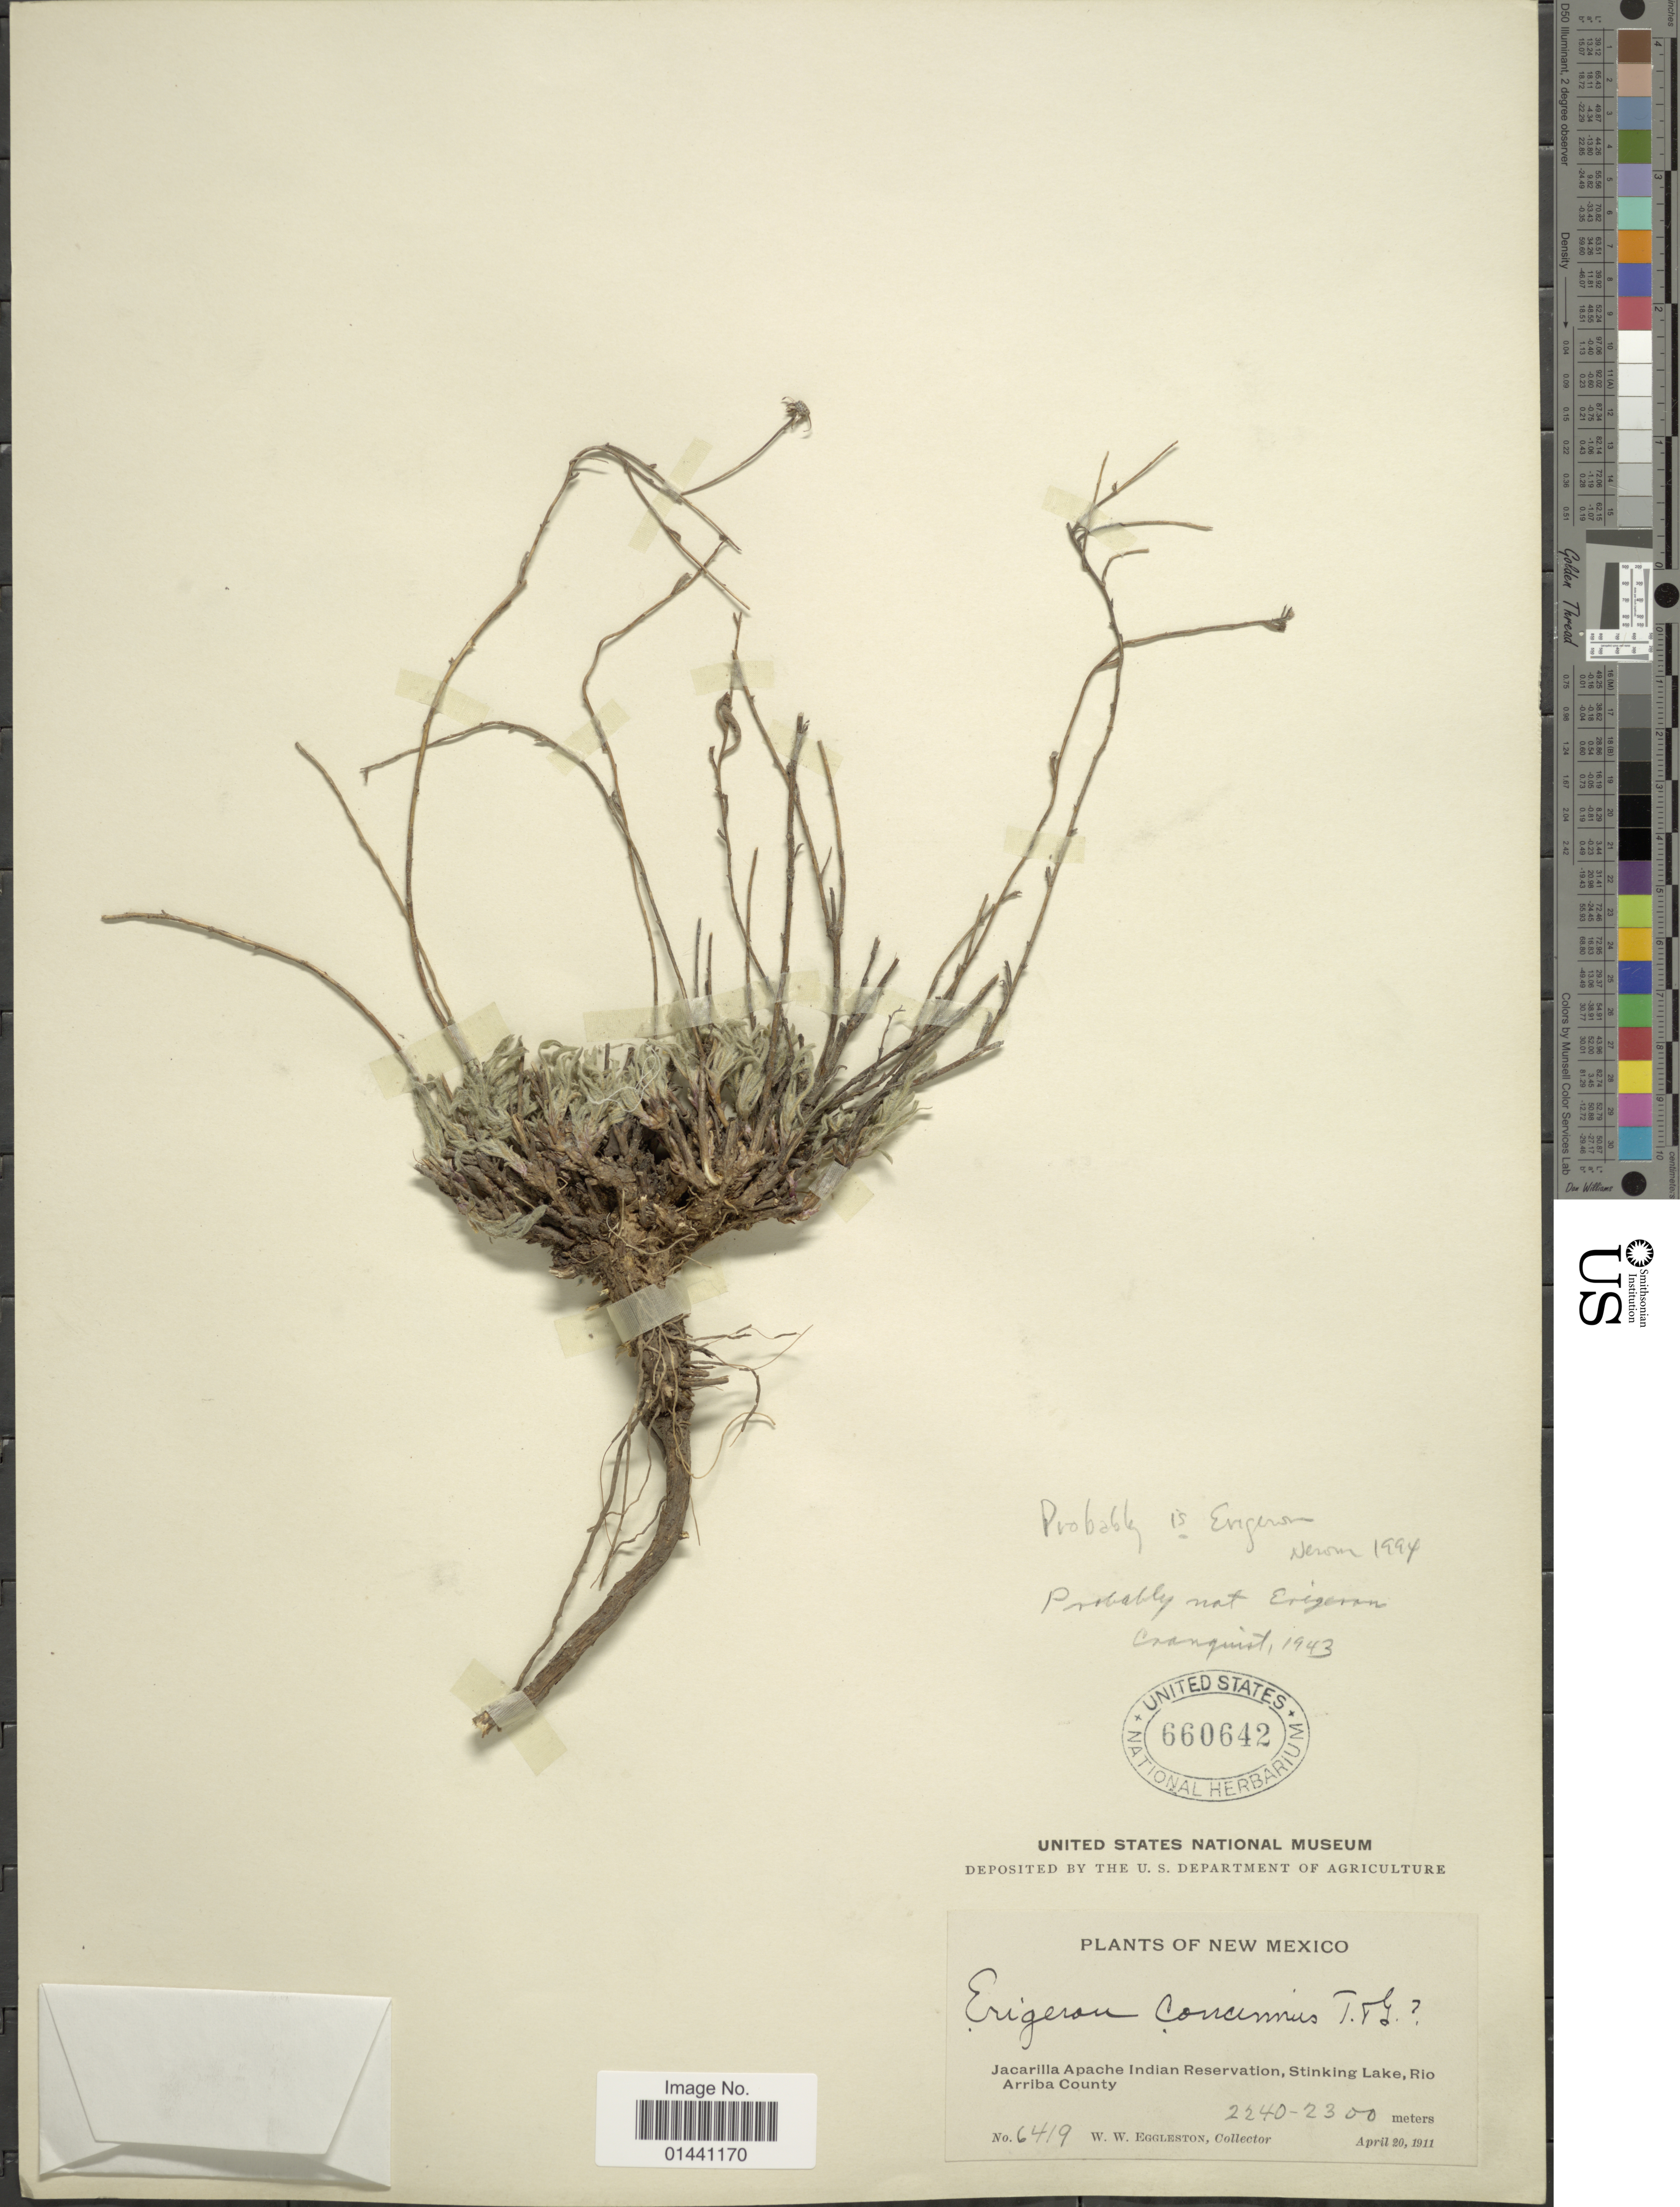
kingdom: Plantae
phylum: Tracheophyta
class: Magnoliopsida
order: Asterales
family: Asteraceae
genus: Erigeron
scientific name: Erigeron sp.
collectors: W. W. Eggleston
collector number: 6419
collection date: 1911-04-20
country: United States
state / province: New Mexico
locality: Jacarilla Apache Indian Reservation, Stinking lake, Rio Arriba County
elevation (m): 2240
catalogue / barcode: US 660642